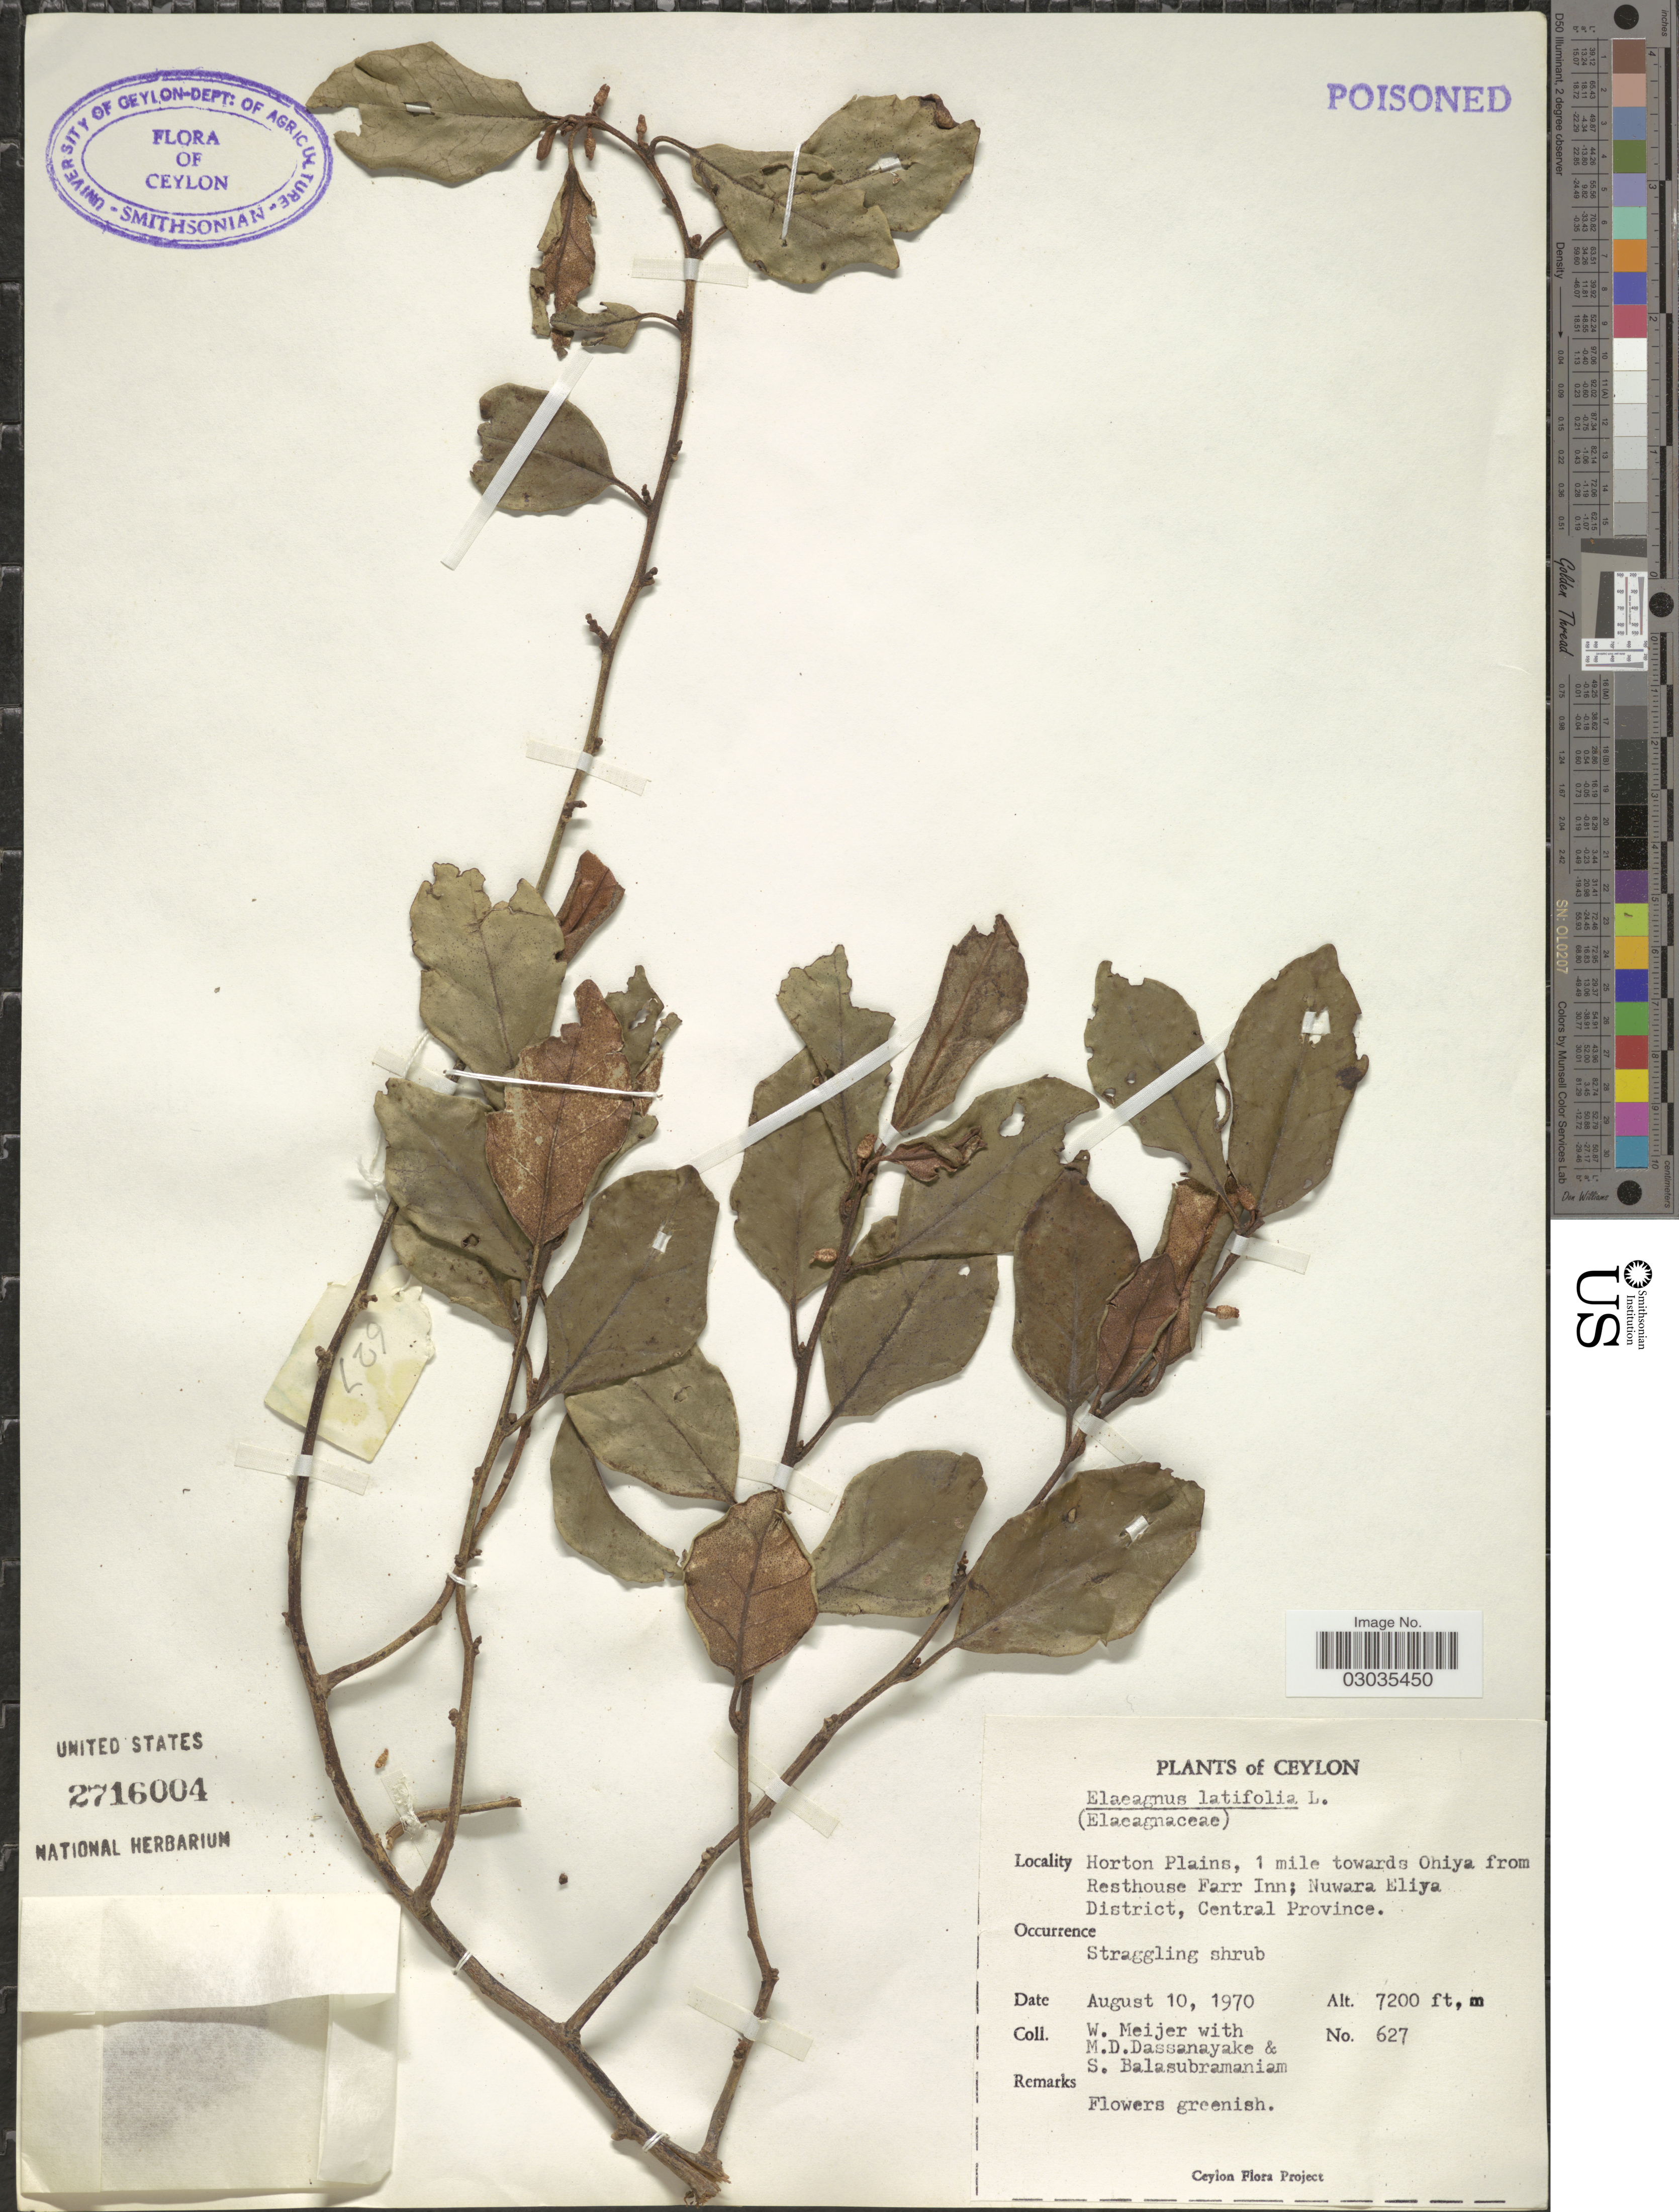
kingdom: Plantae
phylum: Tracheophyta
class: Magnoliopsida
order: Rosales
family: Elaeagnaceae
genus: Elaeagnus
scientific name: Elaeagnus latifolia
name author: L.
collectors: W. Meijer, M. D. Dassanayake & S. Balasubramaniam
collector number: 627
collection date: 1970-08-10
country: Sri Lanka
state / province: Central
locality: Ceylon. Horton Plains, 1 mile towards Ohiya from Resthouse Farr Inn; Nuwara Eliya District.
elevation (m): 2195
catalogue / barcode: US 2716004